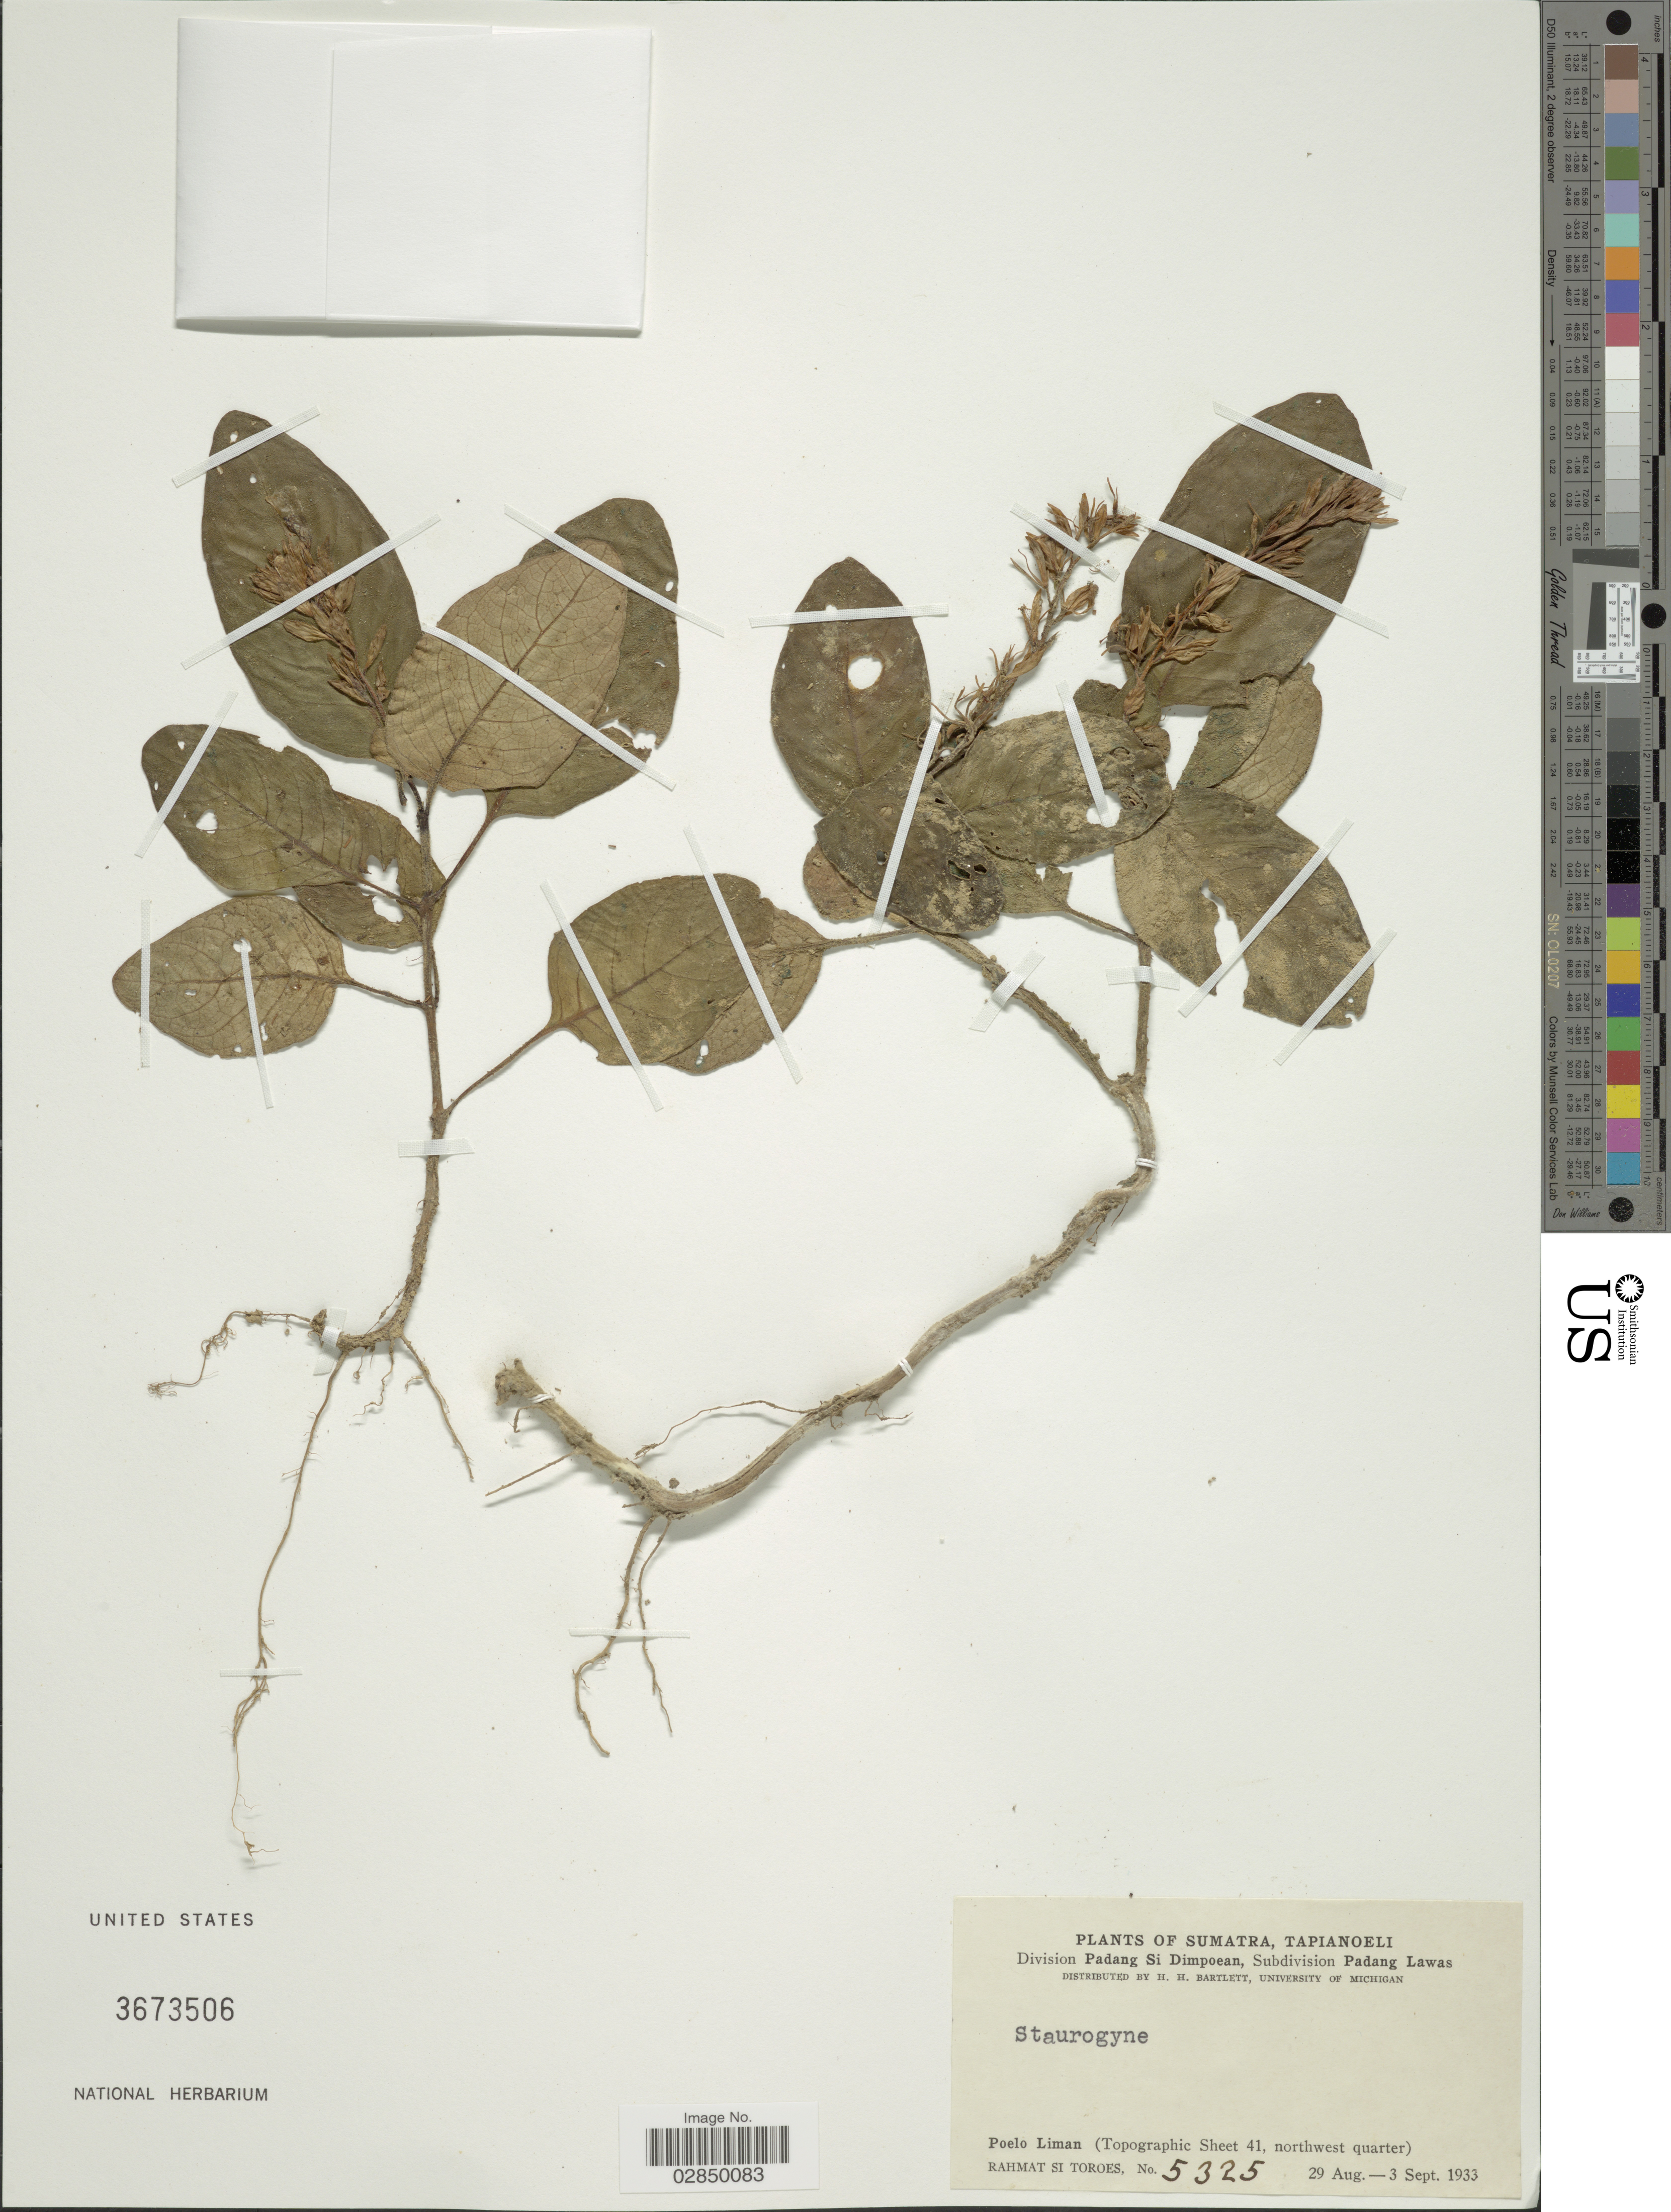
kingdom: Plantae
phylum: Tracheophyta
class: Magnoliopsida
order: Lamiales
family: Acanthaceae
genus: Staurogyne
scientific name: Staurogyne sp.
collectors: Rahmat Si Boeea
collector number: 5325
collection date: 1933-08-29/1933-09-03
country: Indonesia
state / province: Sumatra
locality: Tapianoeli. Division Padang Si Dimpoean, Subdivision Padang Lawas. Poelo Liman (Topographic Sheet 41, northwest quarter).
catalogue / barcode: US 3673506